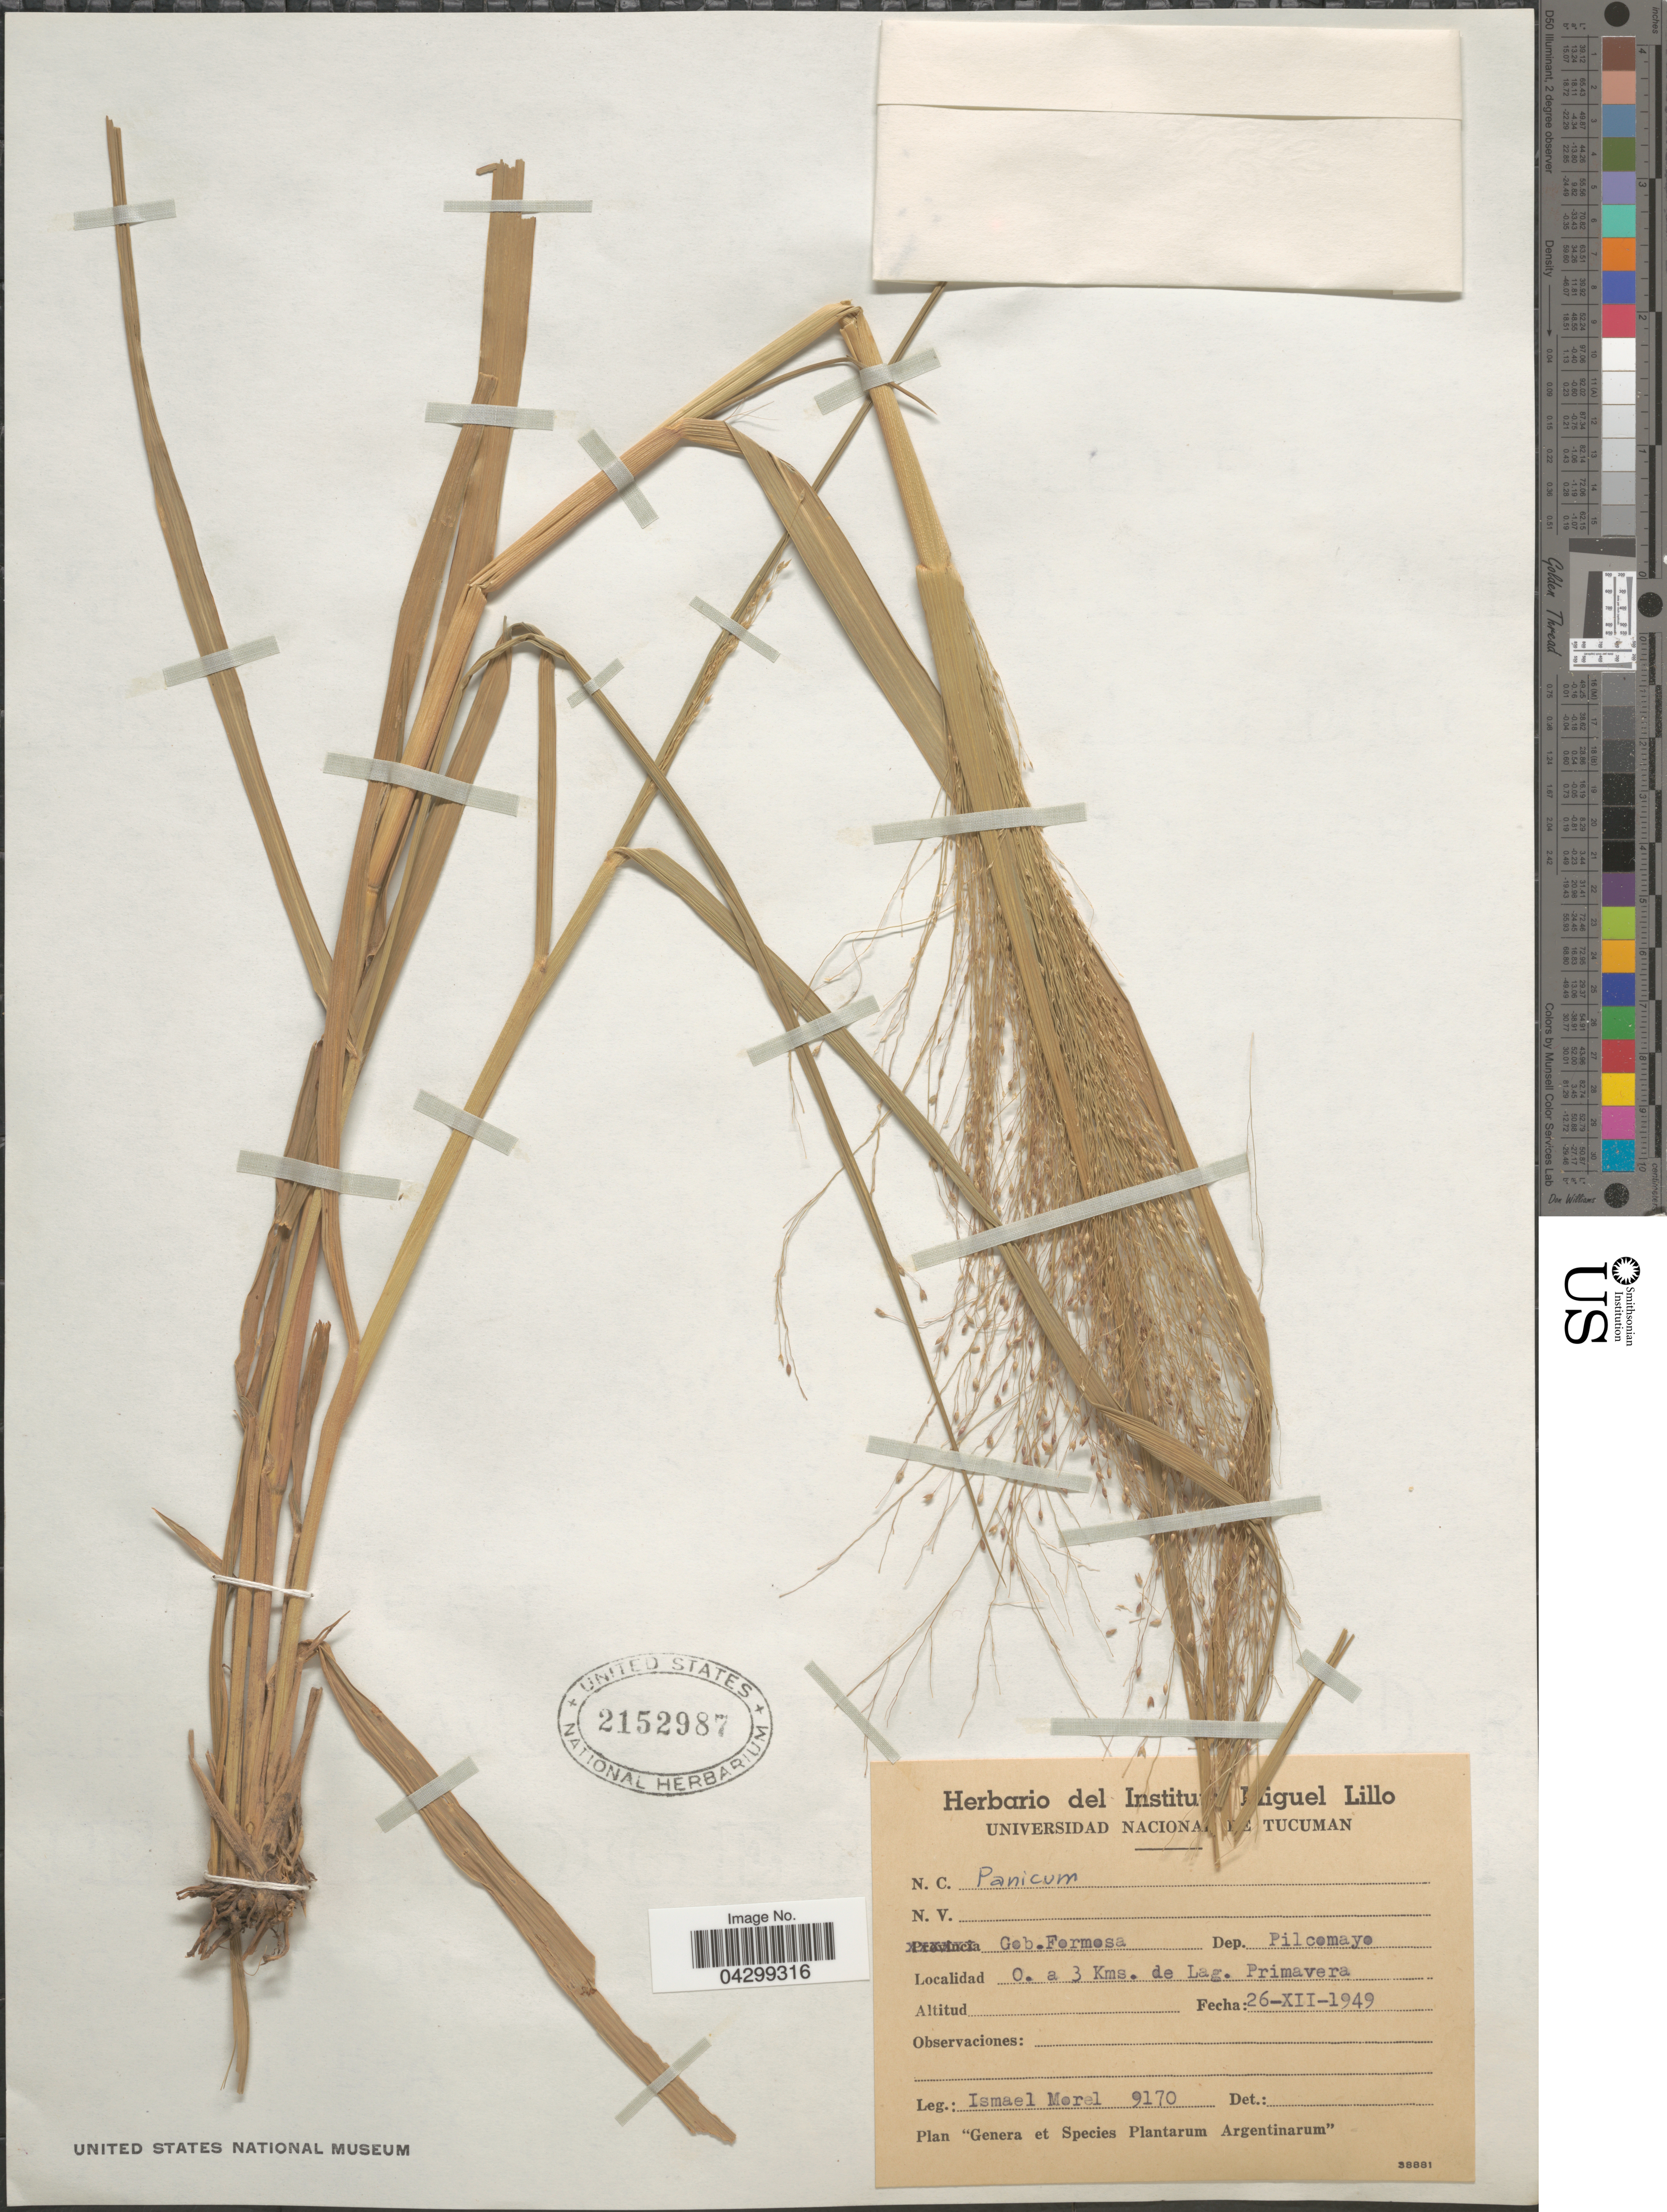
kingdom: Plantae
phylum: Tracheophyta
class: Liliopsida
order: Poales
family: Poaceae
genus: Panicum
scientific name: Panicum bergii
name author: Arechav.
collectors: I. Morel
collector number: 9170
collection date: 1949-12-26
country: Argentina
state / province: Formosa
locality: Gob. Formosa. Dep. Pilcomayo. O. a 3 Kms. de Lag. Primavera.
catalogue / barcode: US 2152987